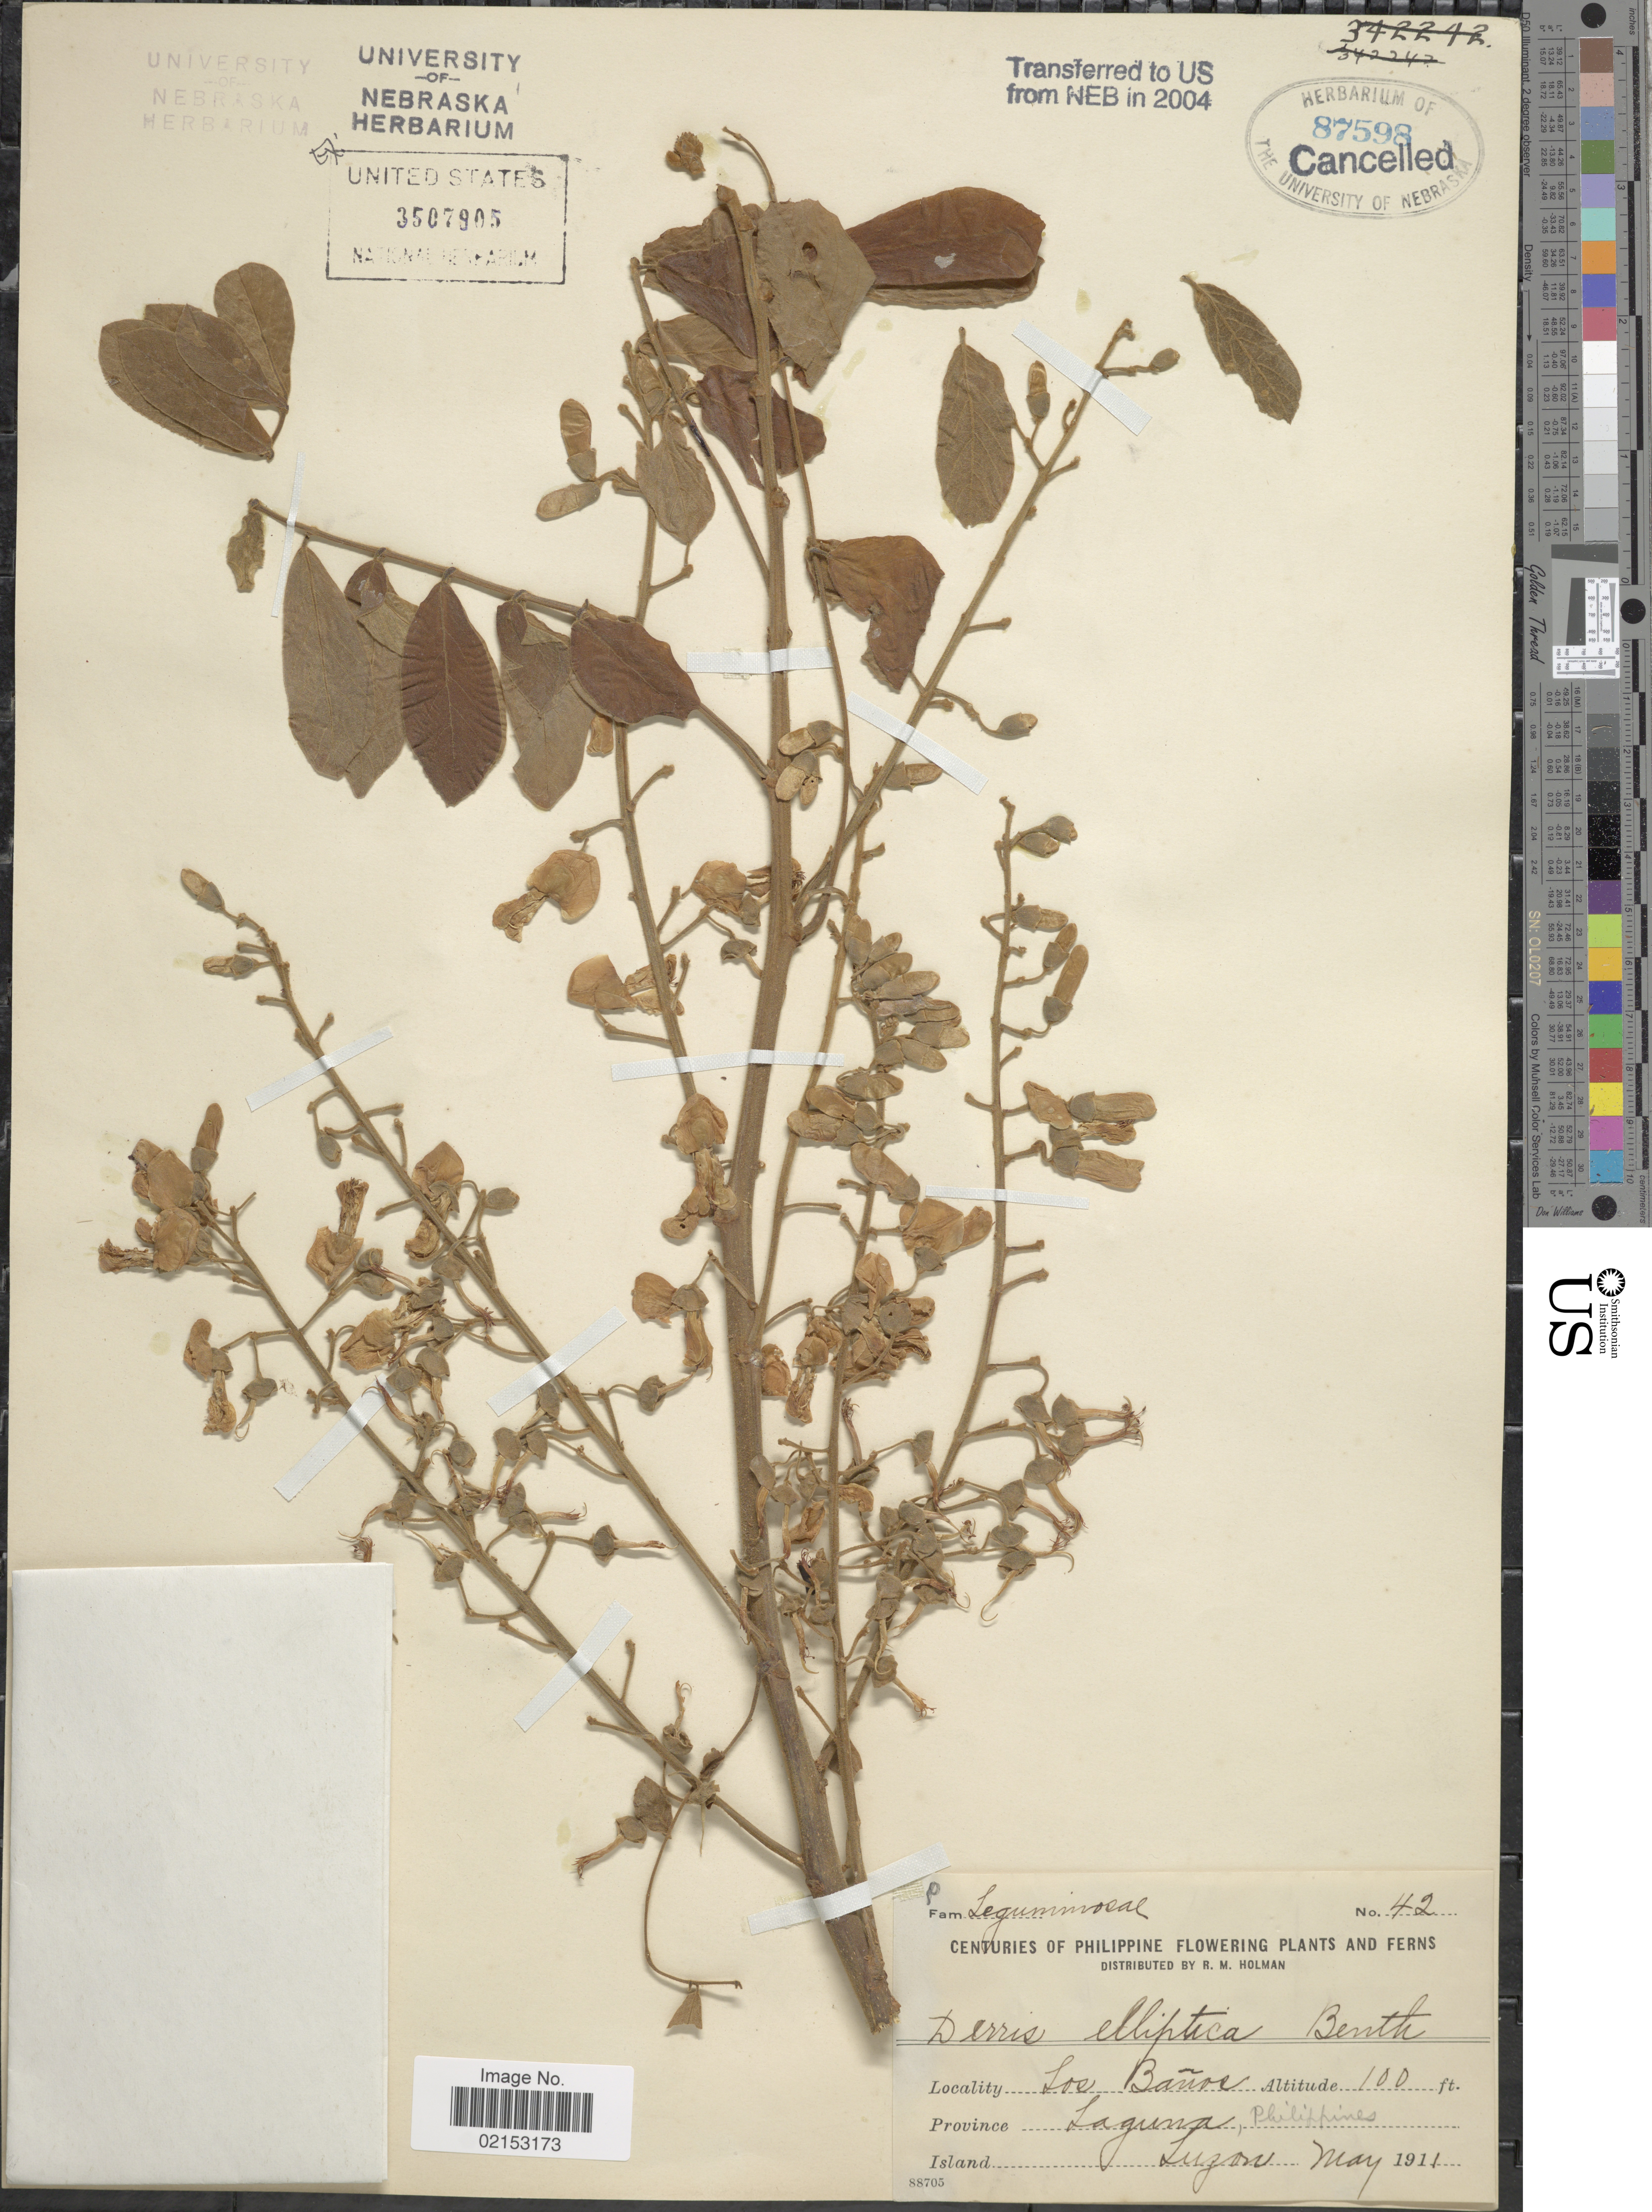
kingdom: Plantae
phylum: Tracheophyta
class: Magnoliopsida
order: Fabales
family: Fabaceae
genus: Derris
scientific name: Derris elliptica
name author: (Wall.) Benth.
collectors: R. Holman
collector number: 42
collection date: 1911-05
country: Philippines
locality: Los Banos, Province Laguna, Island Luzon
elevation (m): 30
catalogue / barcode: US 3507905